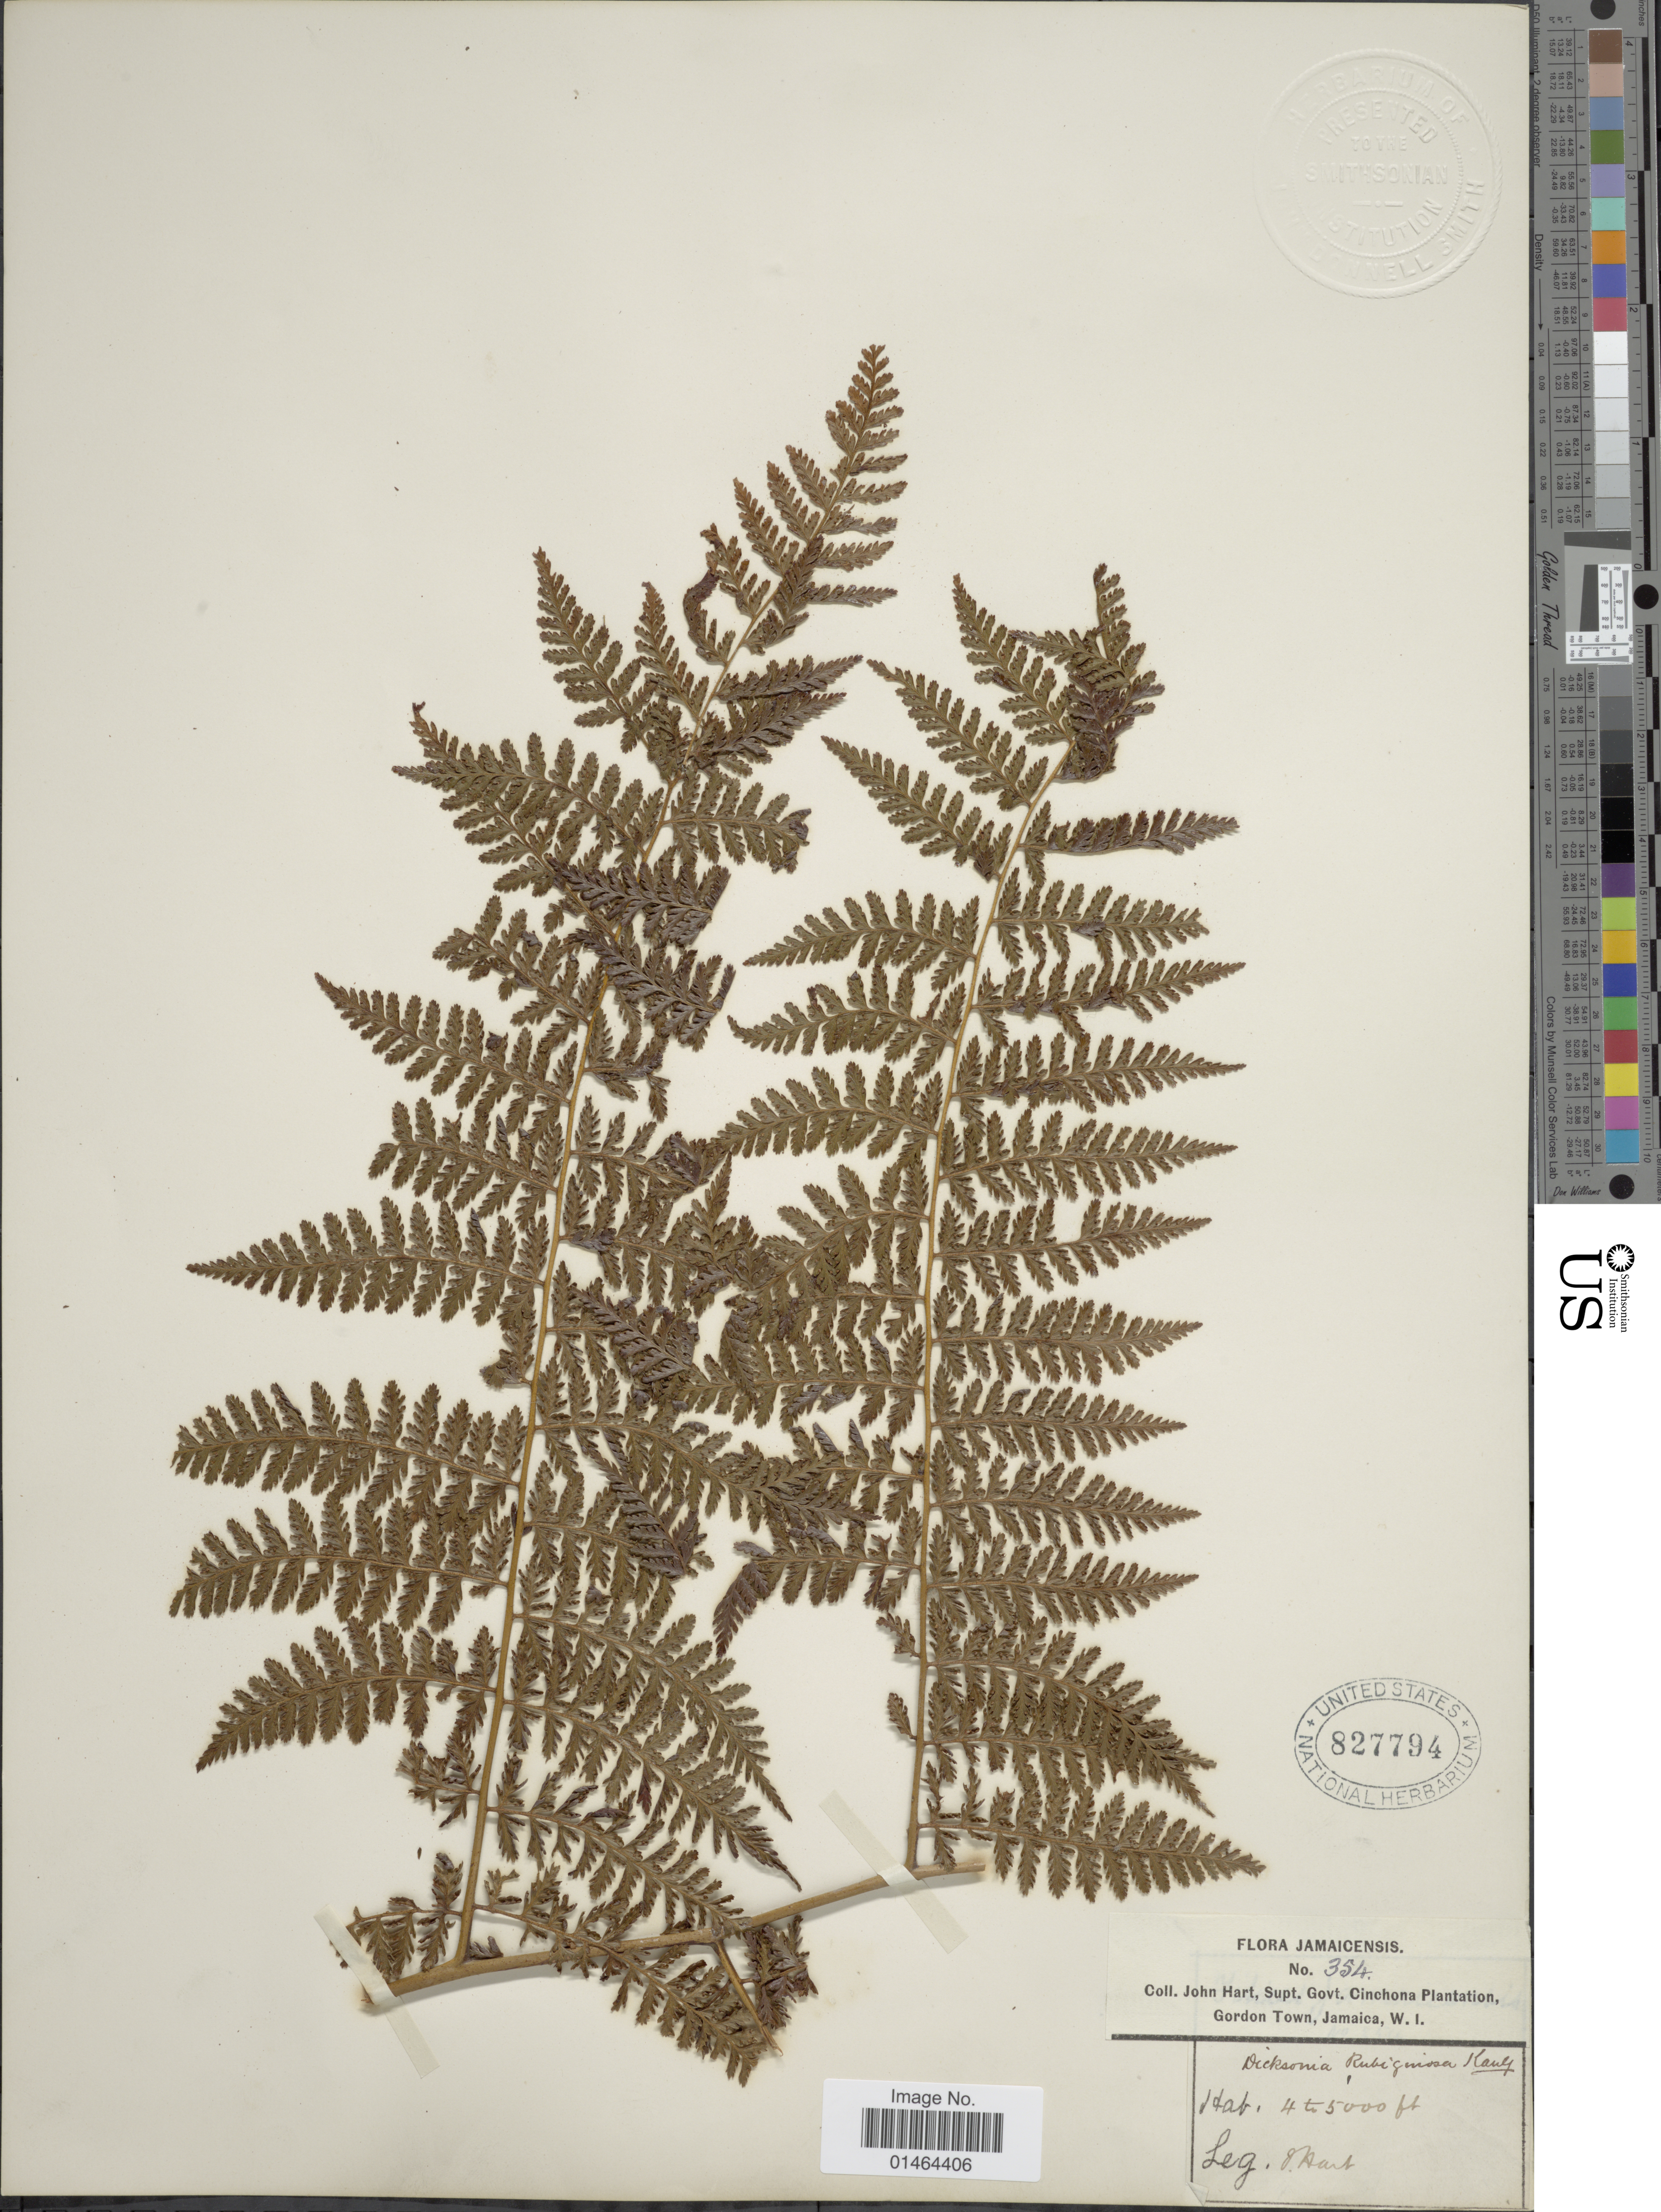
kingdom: Plantae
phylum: Tracheophyta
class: Polypodiopsida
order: Polypodiales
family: Dennstaedtiaceae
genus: Dennstaedtia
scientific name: Dennstaedtia cicutaria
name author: (Sw.) T. Moore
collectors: J. H. Hart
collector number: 354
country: Jamaica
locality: Gordon Town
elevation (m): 1219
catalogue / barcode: US 827794